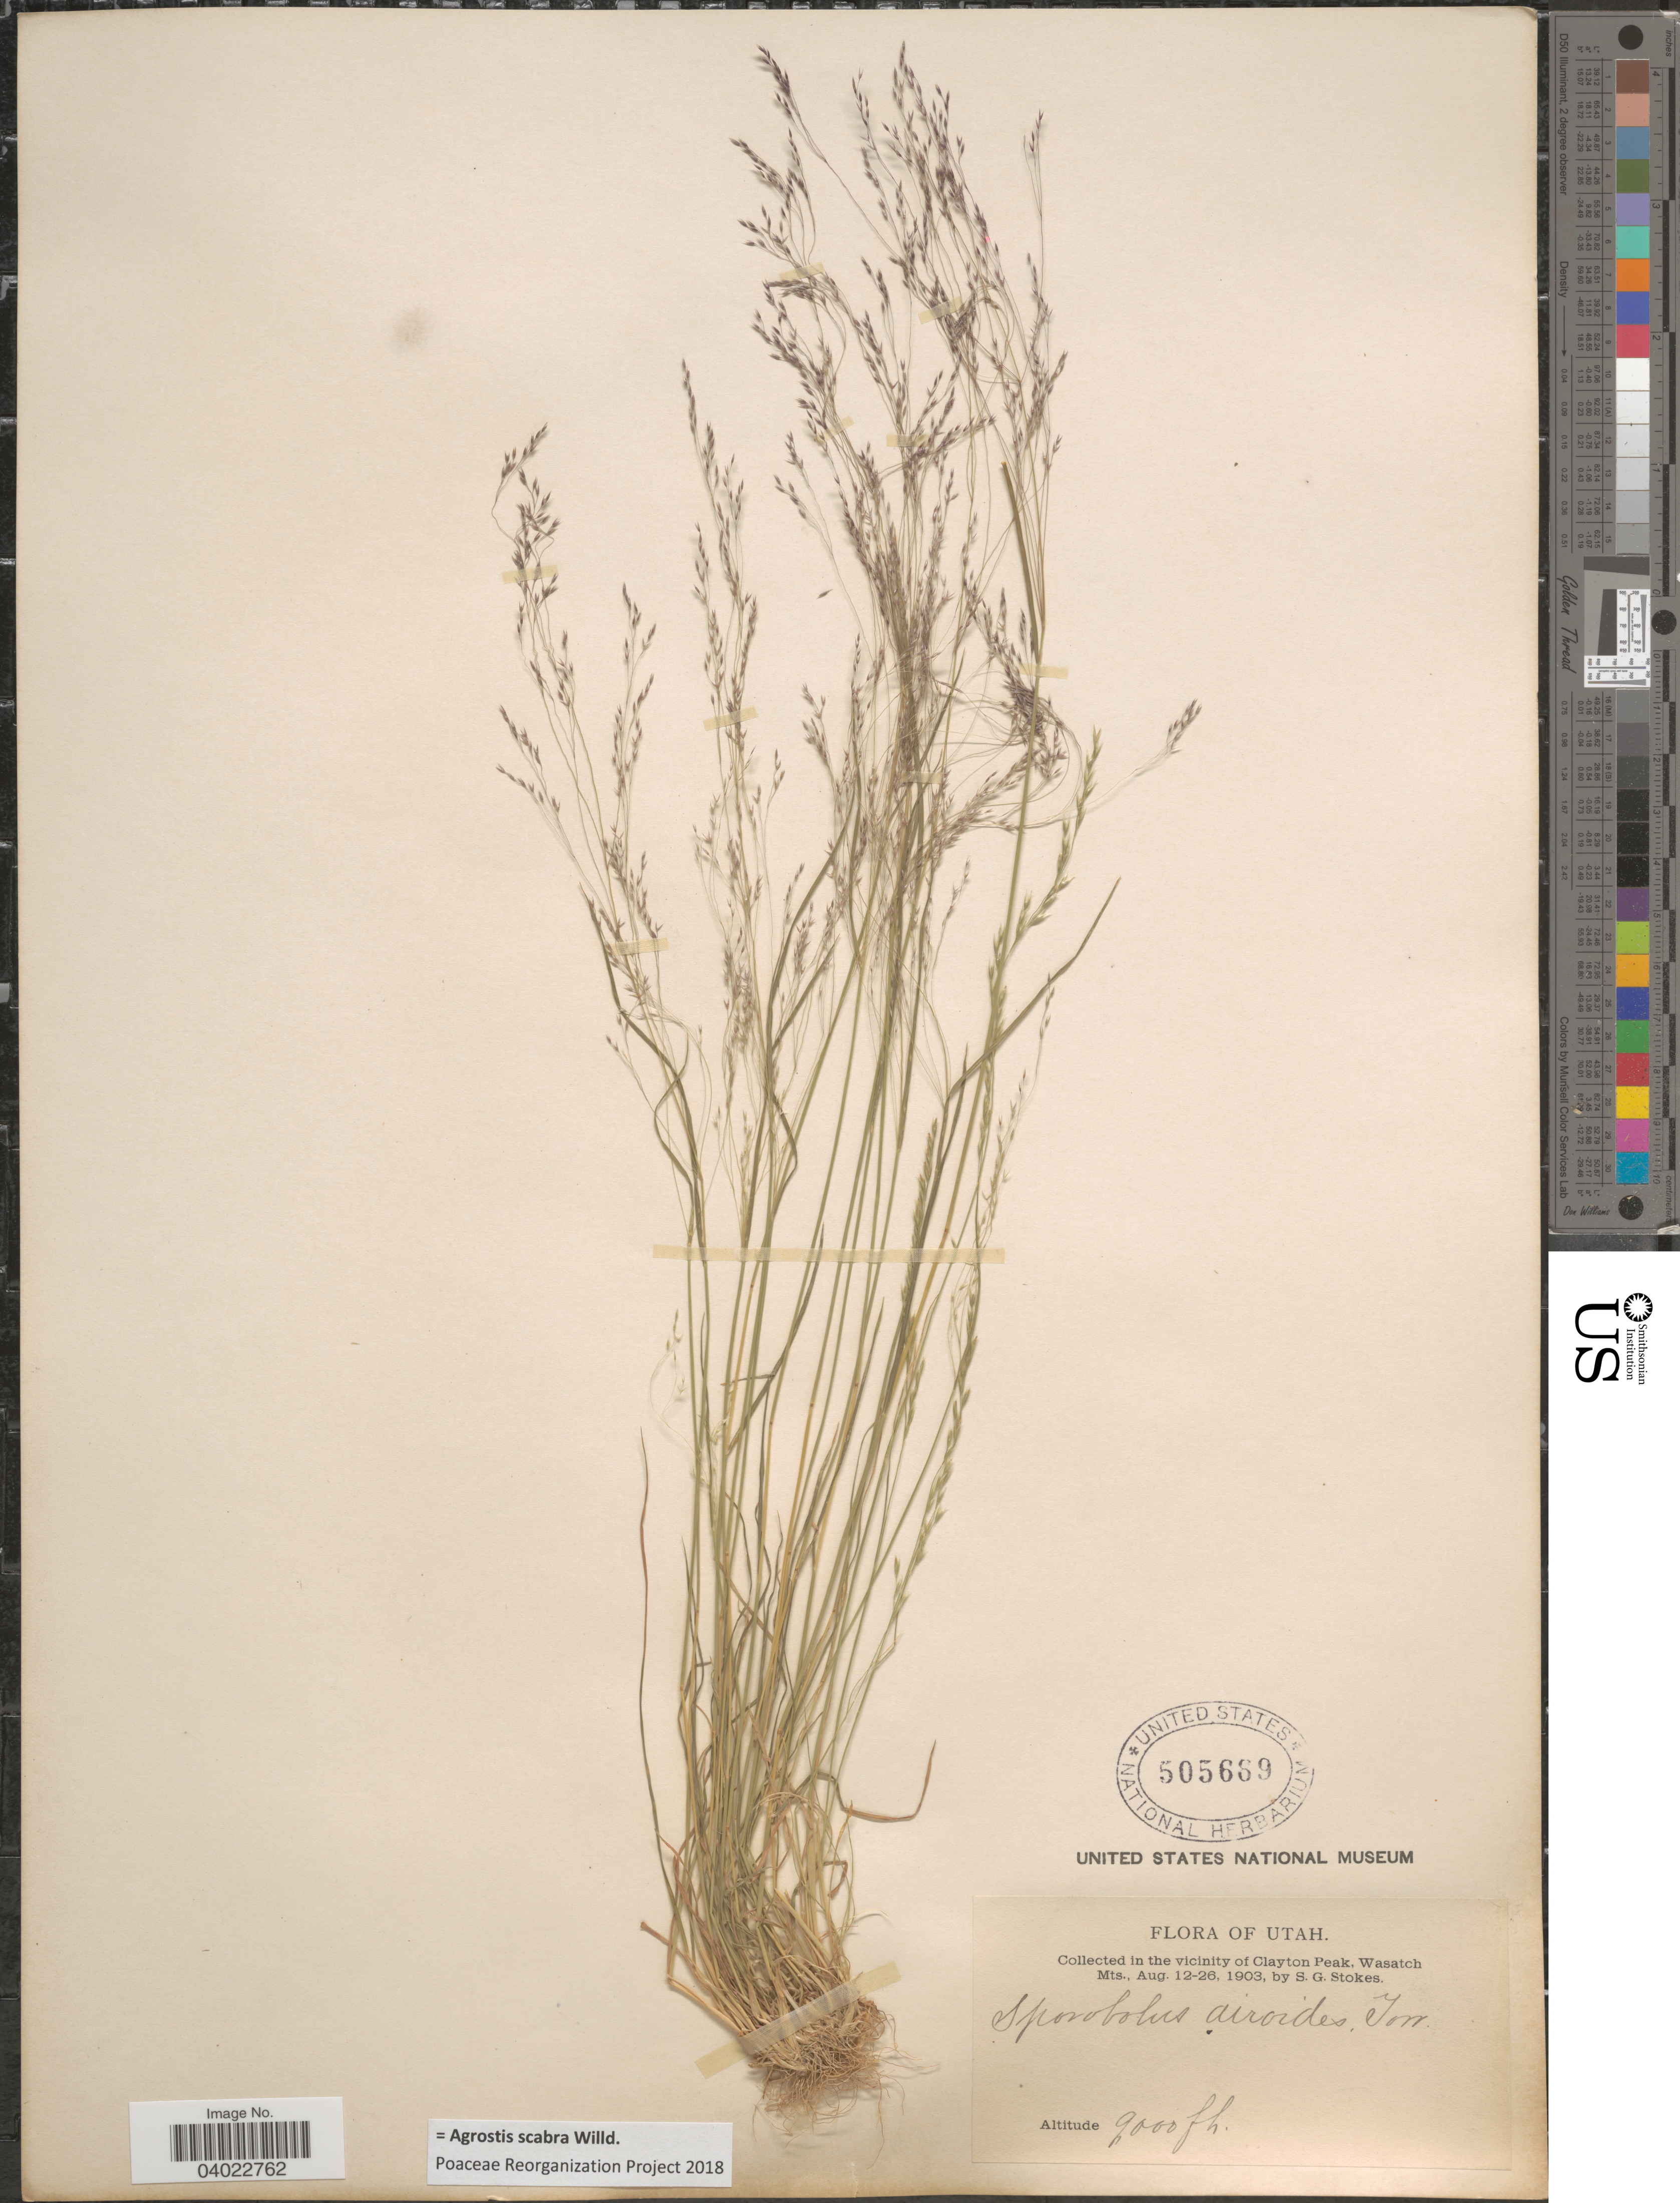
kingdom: Plantae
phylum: Tracheophyta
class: Liliopsida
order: Poales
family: Poaceae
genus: Agrostis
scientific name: Agrostis scabra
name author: Willd.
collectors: S. G. Stokes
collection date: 1903-08-12/1903-08-26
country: United States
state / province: Utah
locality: In the vicinity of Clayton Peak, Wasatch Mts.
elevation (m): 2743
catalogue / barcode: US 505669